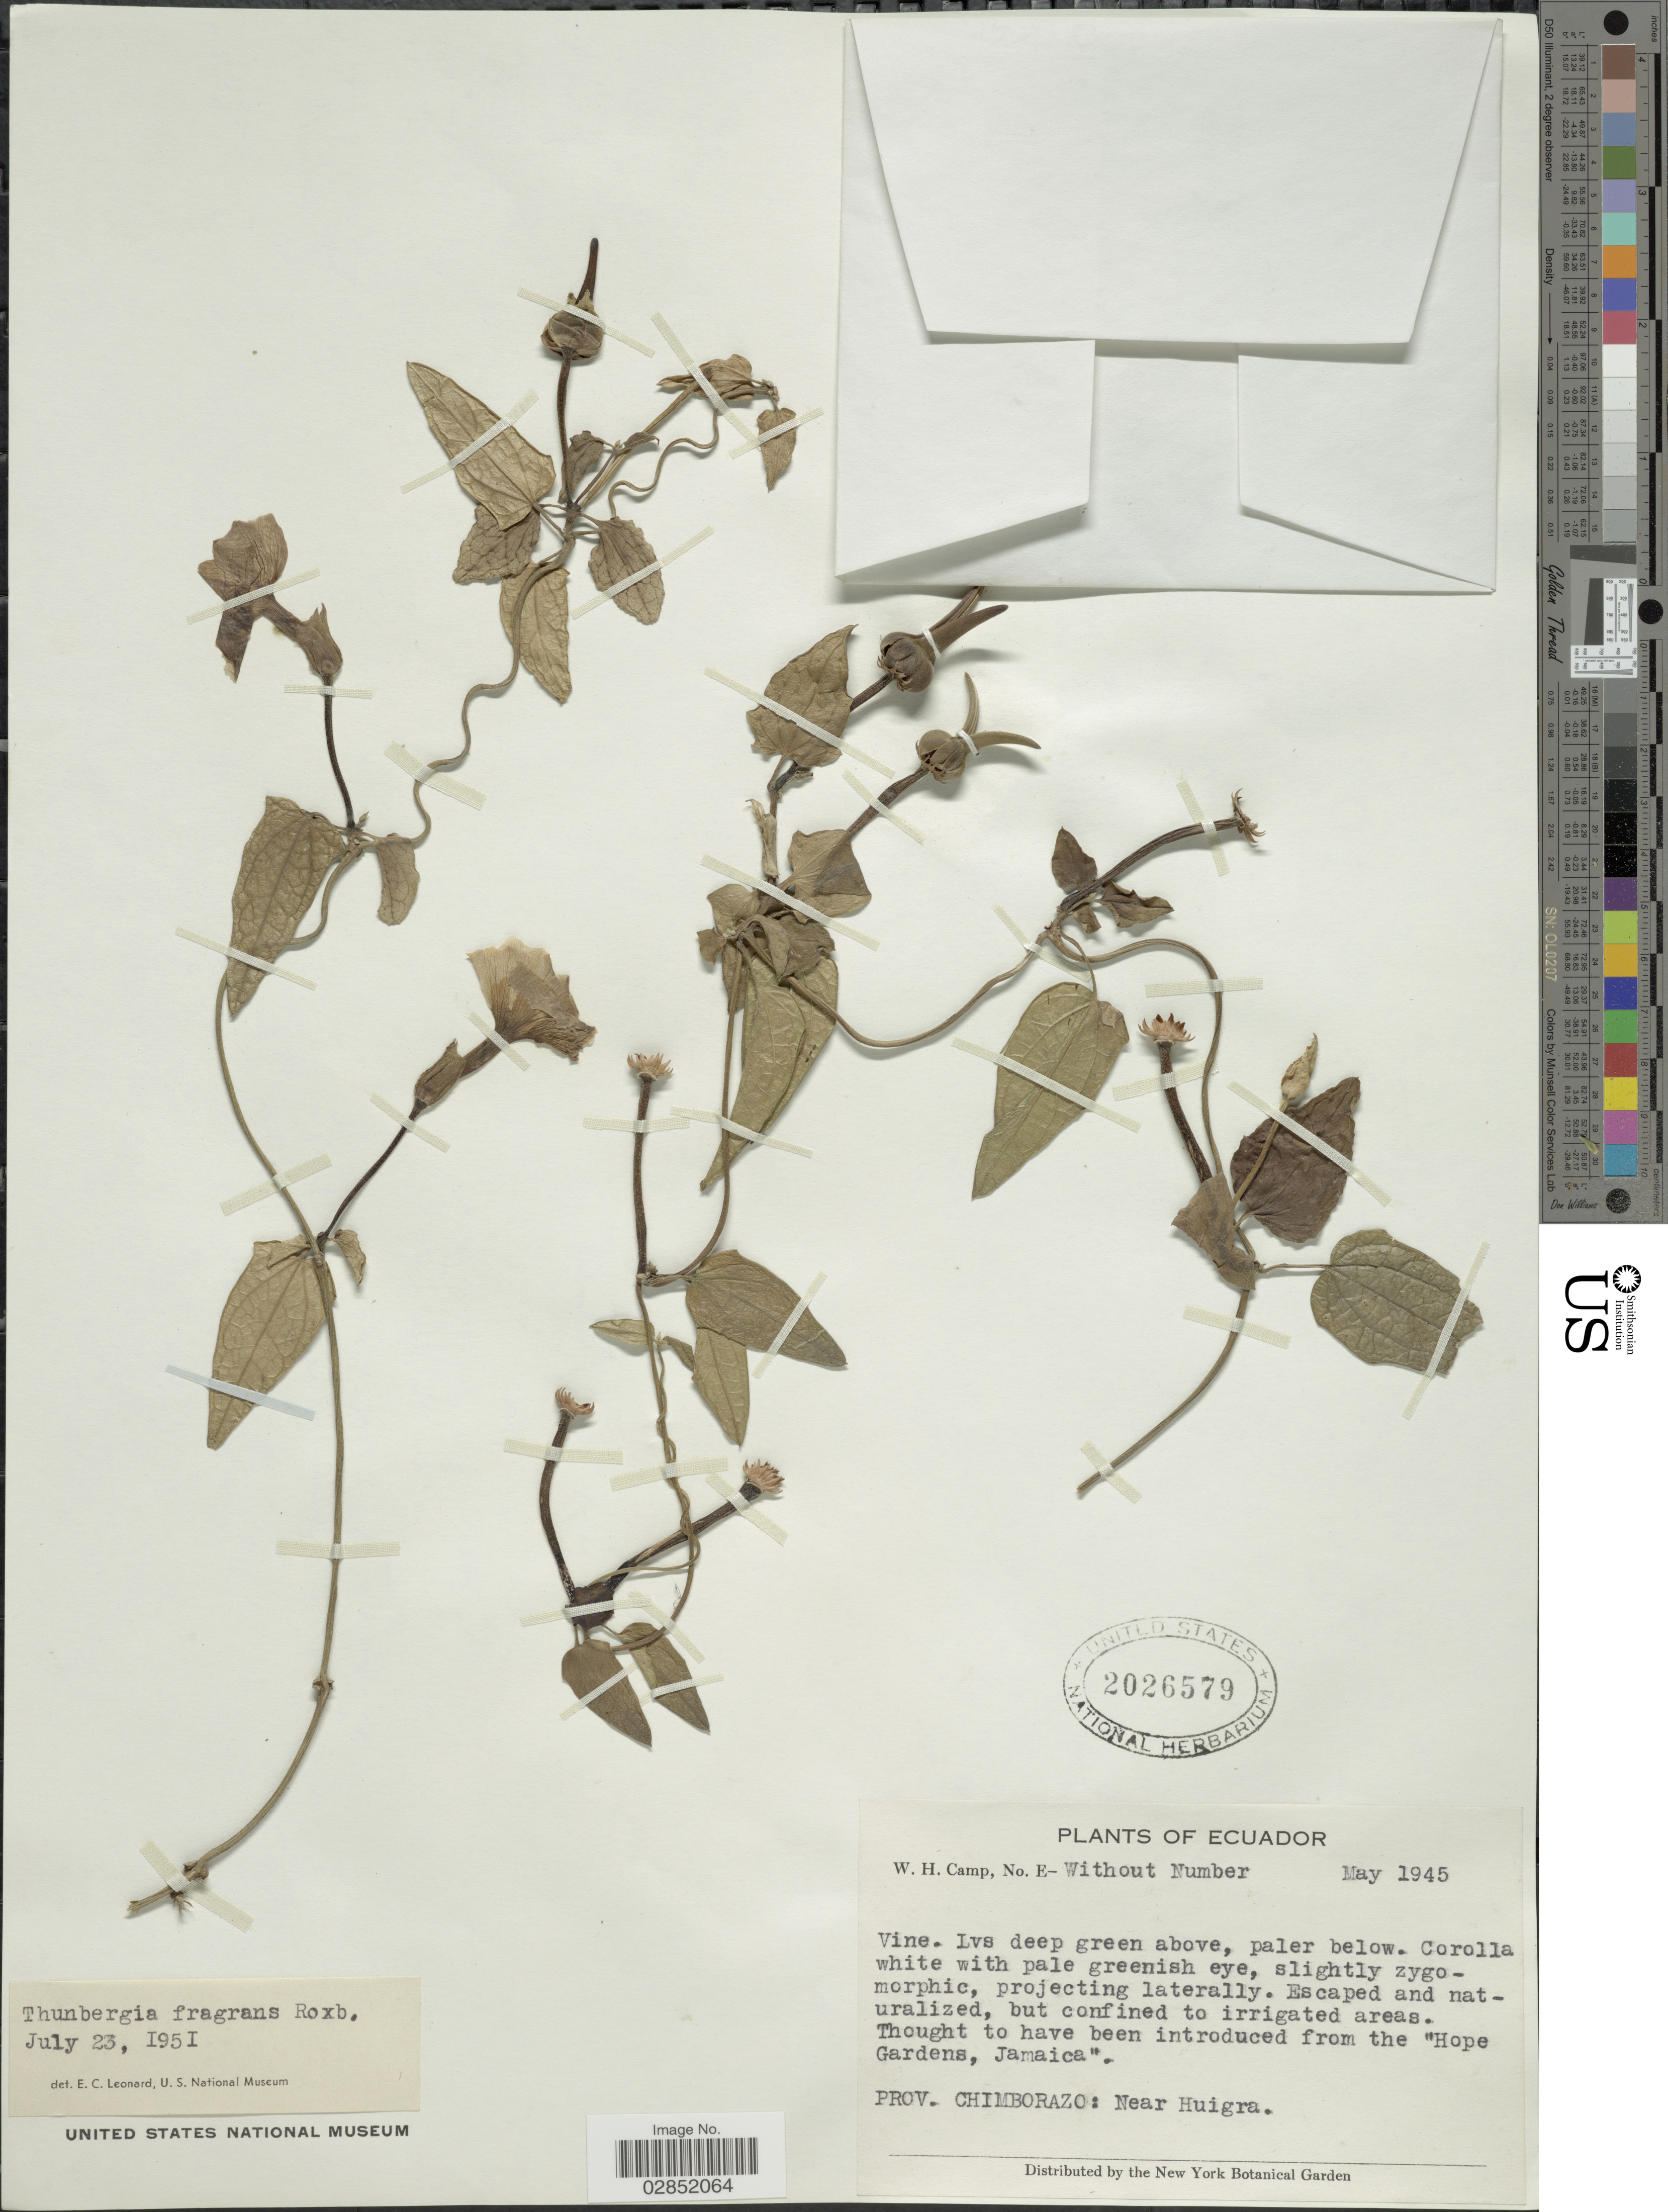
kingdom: Plantae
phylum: Tracheophyta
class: Magnoliopsida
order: Lamiales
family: Acanthaceae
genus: Thunbergia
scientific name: Thunbergia fragrans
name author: Roxb.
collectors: W. H. Camp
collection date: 1945-05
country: Ecuador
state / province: Chimborazo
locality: Near Huigra.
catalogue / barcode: US 2026579